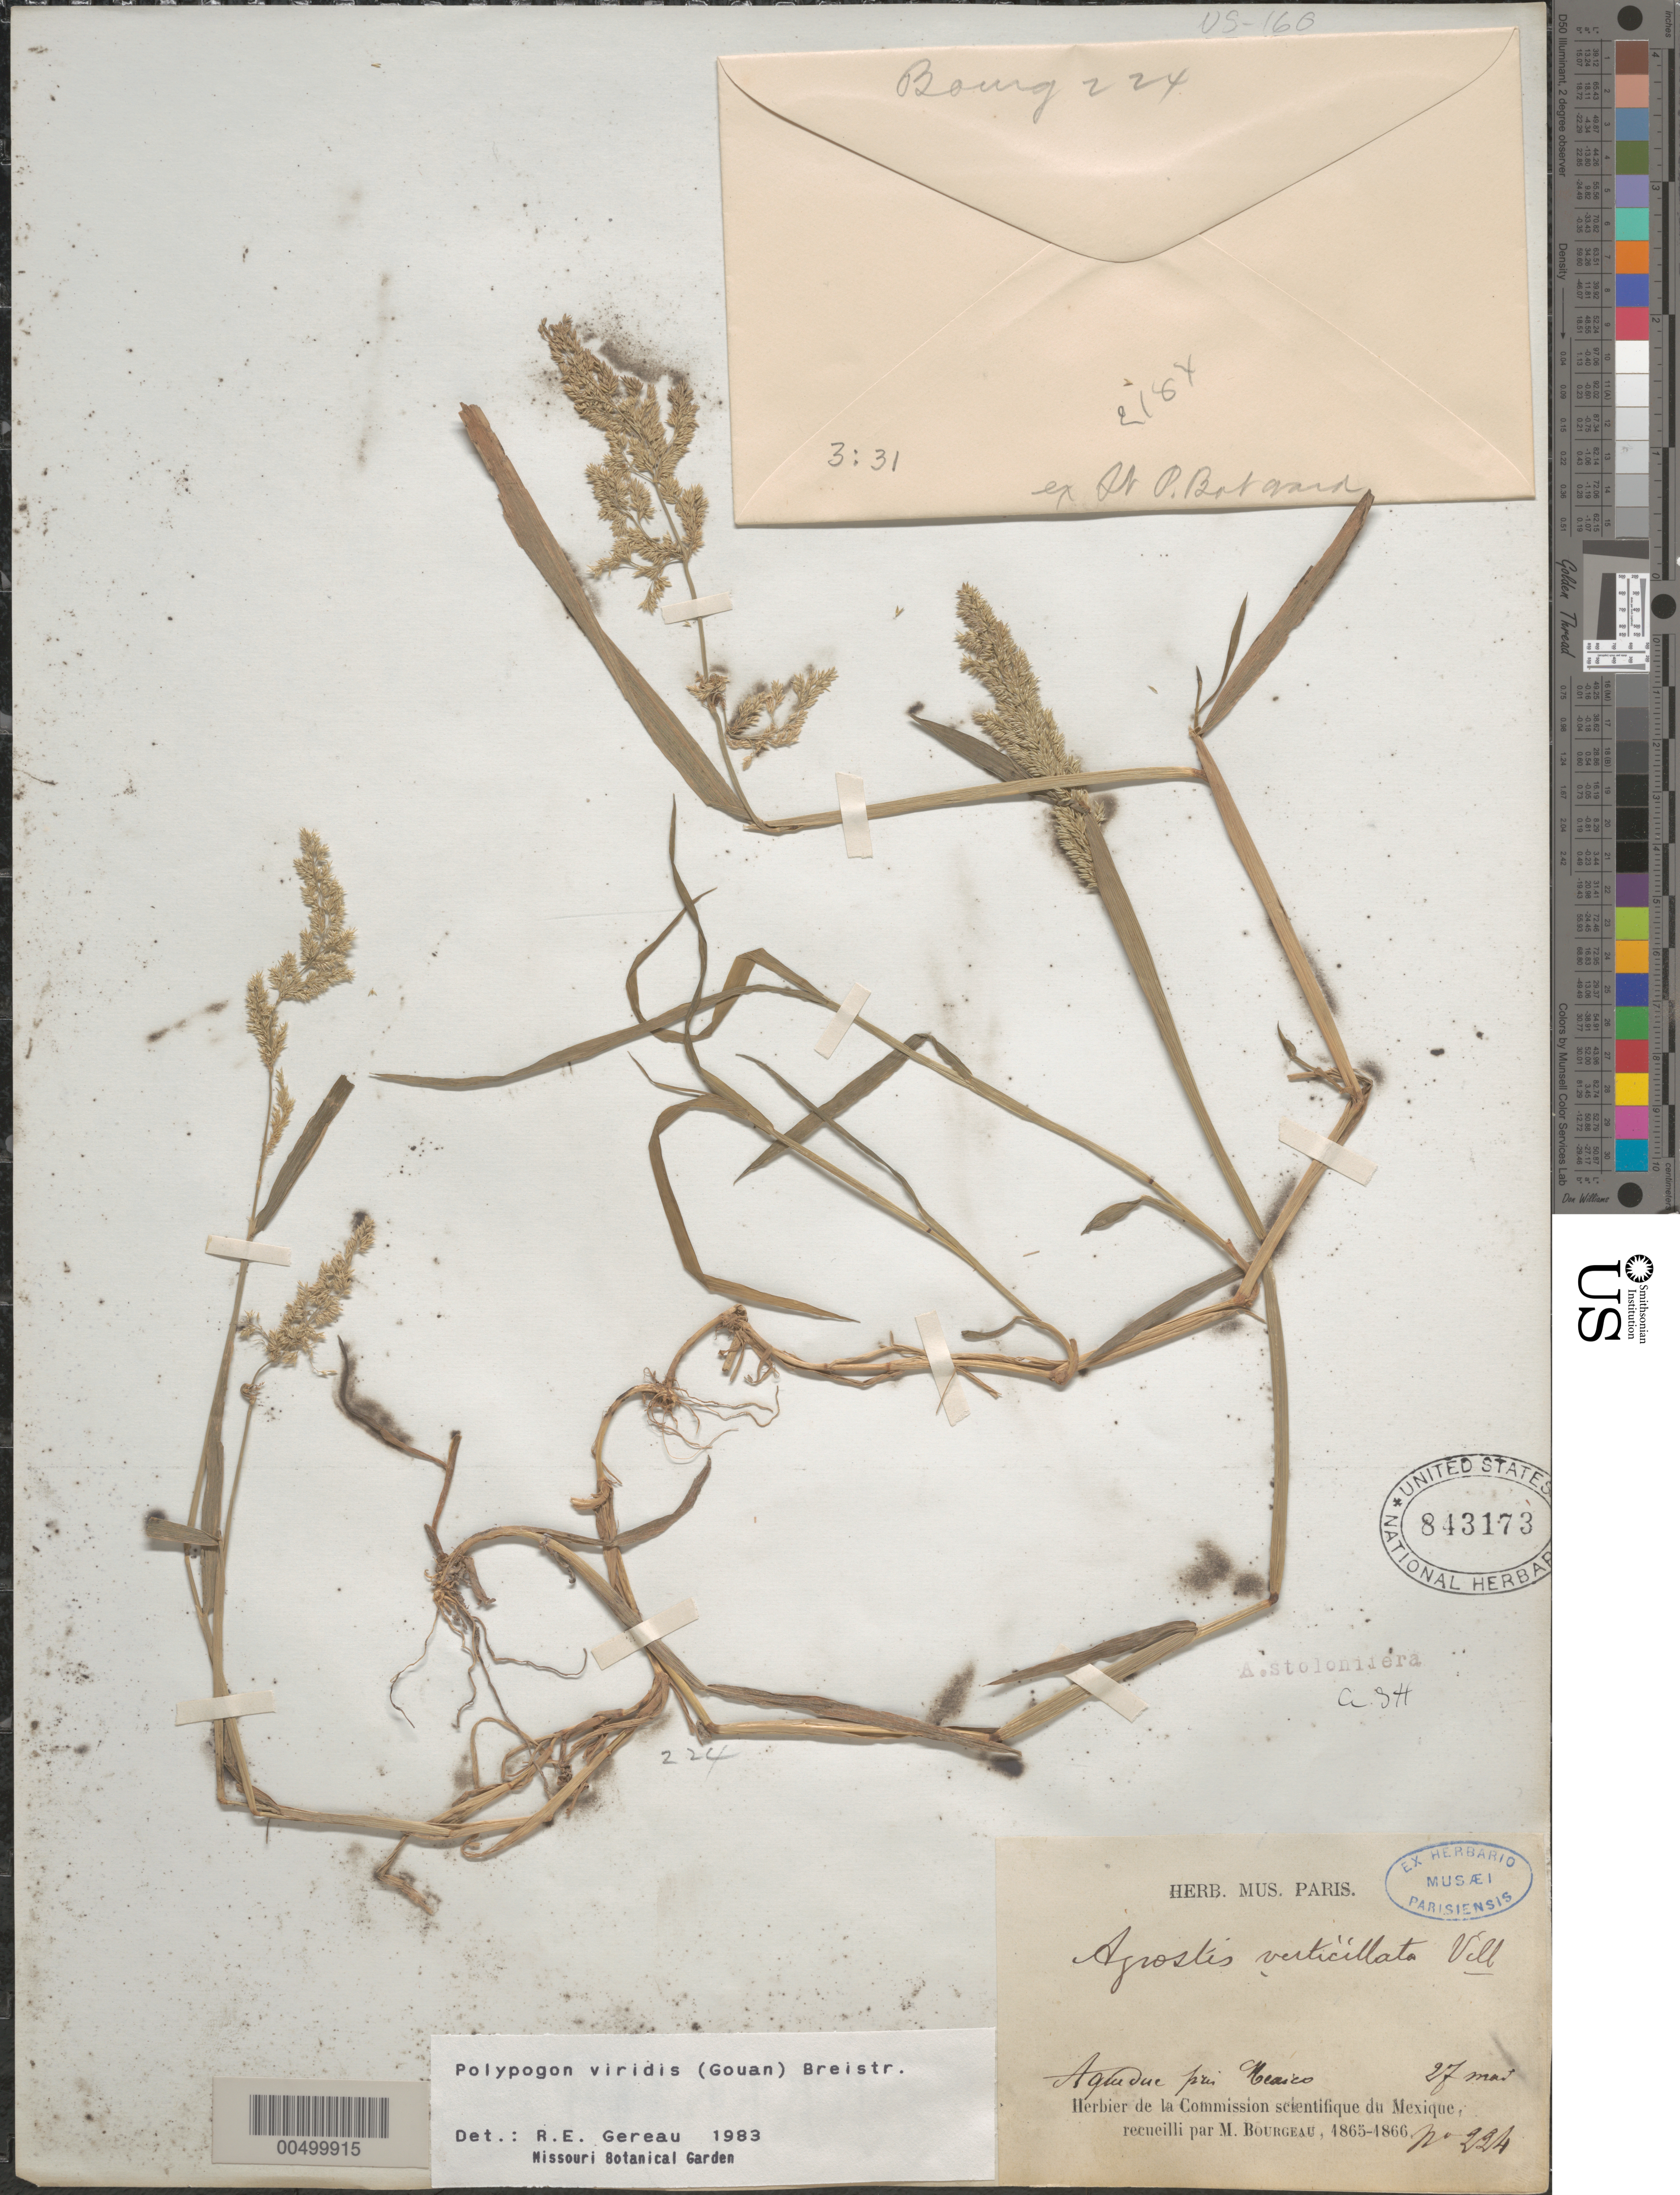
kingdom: Plantae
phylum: Tracheophyta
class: Liliopsida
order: Poales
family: Poaceae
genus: Polypogon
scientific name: Polypogon viridis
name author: (Gouan) Breistroffer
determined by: Gereau, R. E.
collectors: E. Bourgeau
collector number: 224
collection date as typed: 27 Mar 1865 or 27 Mar 1866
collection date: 1865-03-27 or 1866-03-27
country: Mexico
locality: Agludue pres Mexico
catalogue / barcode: US 843173